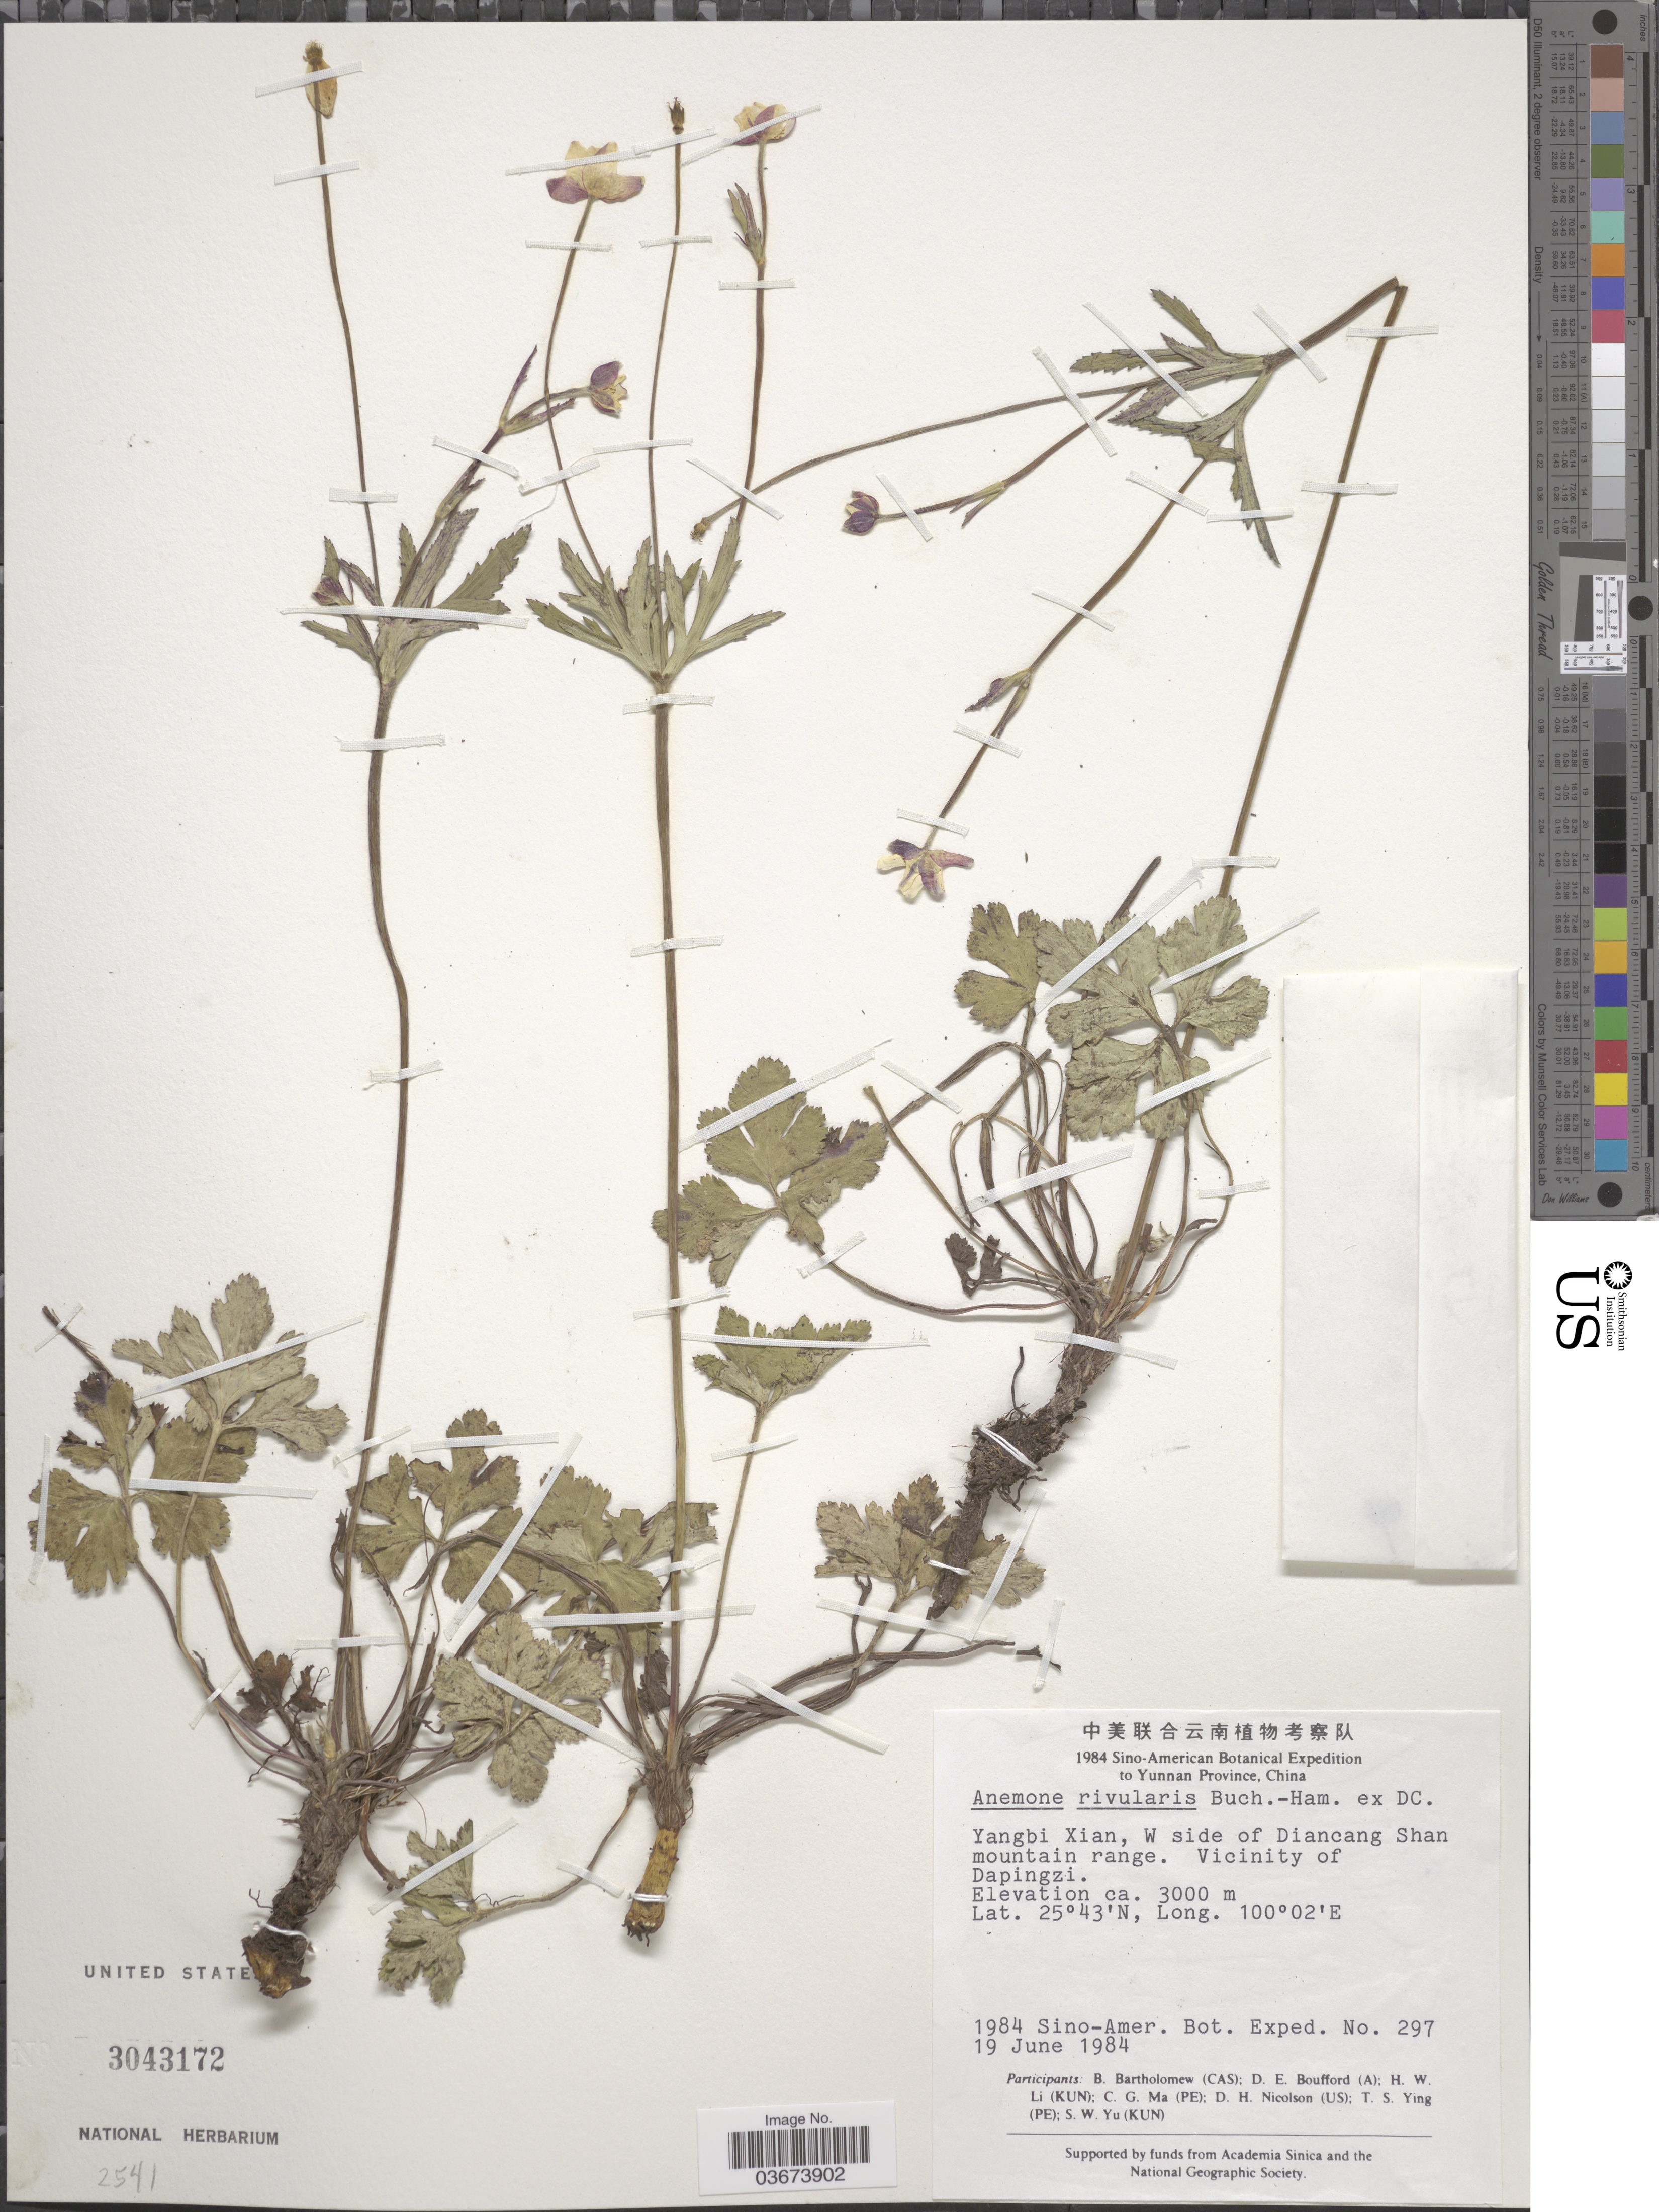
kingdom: Plantae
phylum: Tracheophyta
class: Magnoliopsida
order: Ranunculales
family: Ranunculaceae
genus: Anemone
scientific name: Anemone rivularis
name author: Buch.-Ham. ex DC.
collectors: Sino-Amer. Bot. Exped. 1984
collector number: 297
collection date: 1984-06-19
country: China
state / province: Yunnan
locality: Yanbi Xian, W side of Diancang Shan mountain range. Vicinity of Dapingzi.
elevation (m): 3000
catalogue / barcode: US 3043172